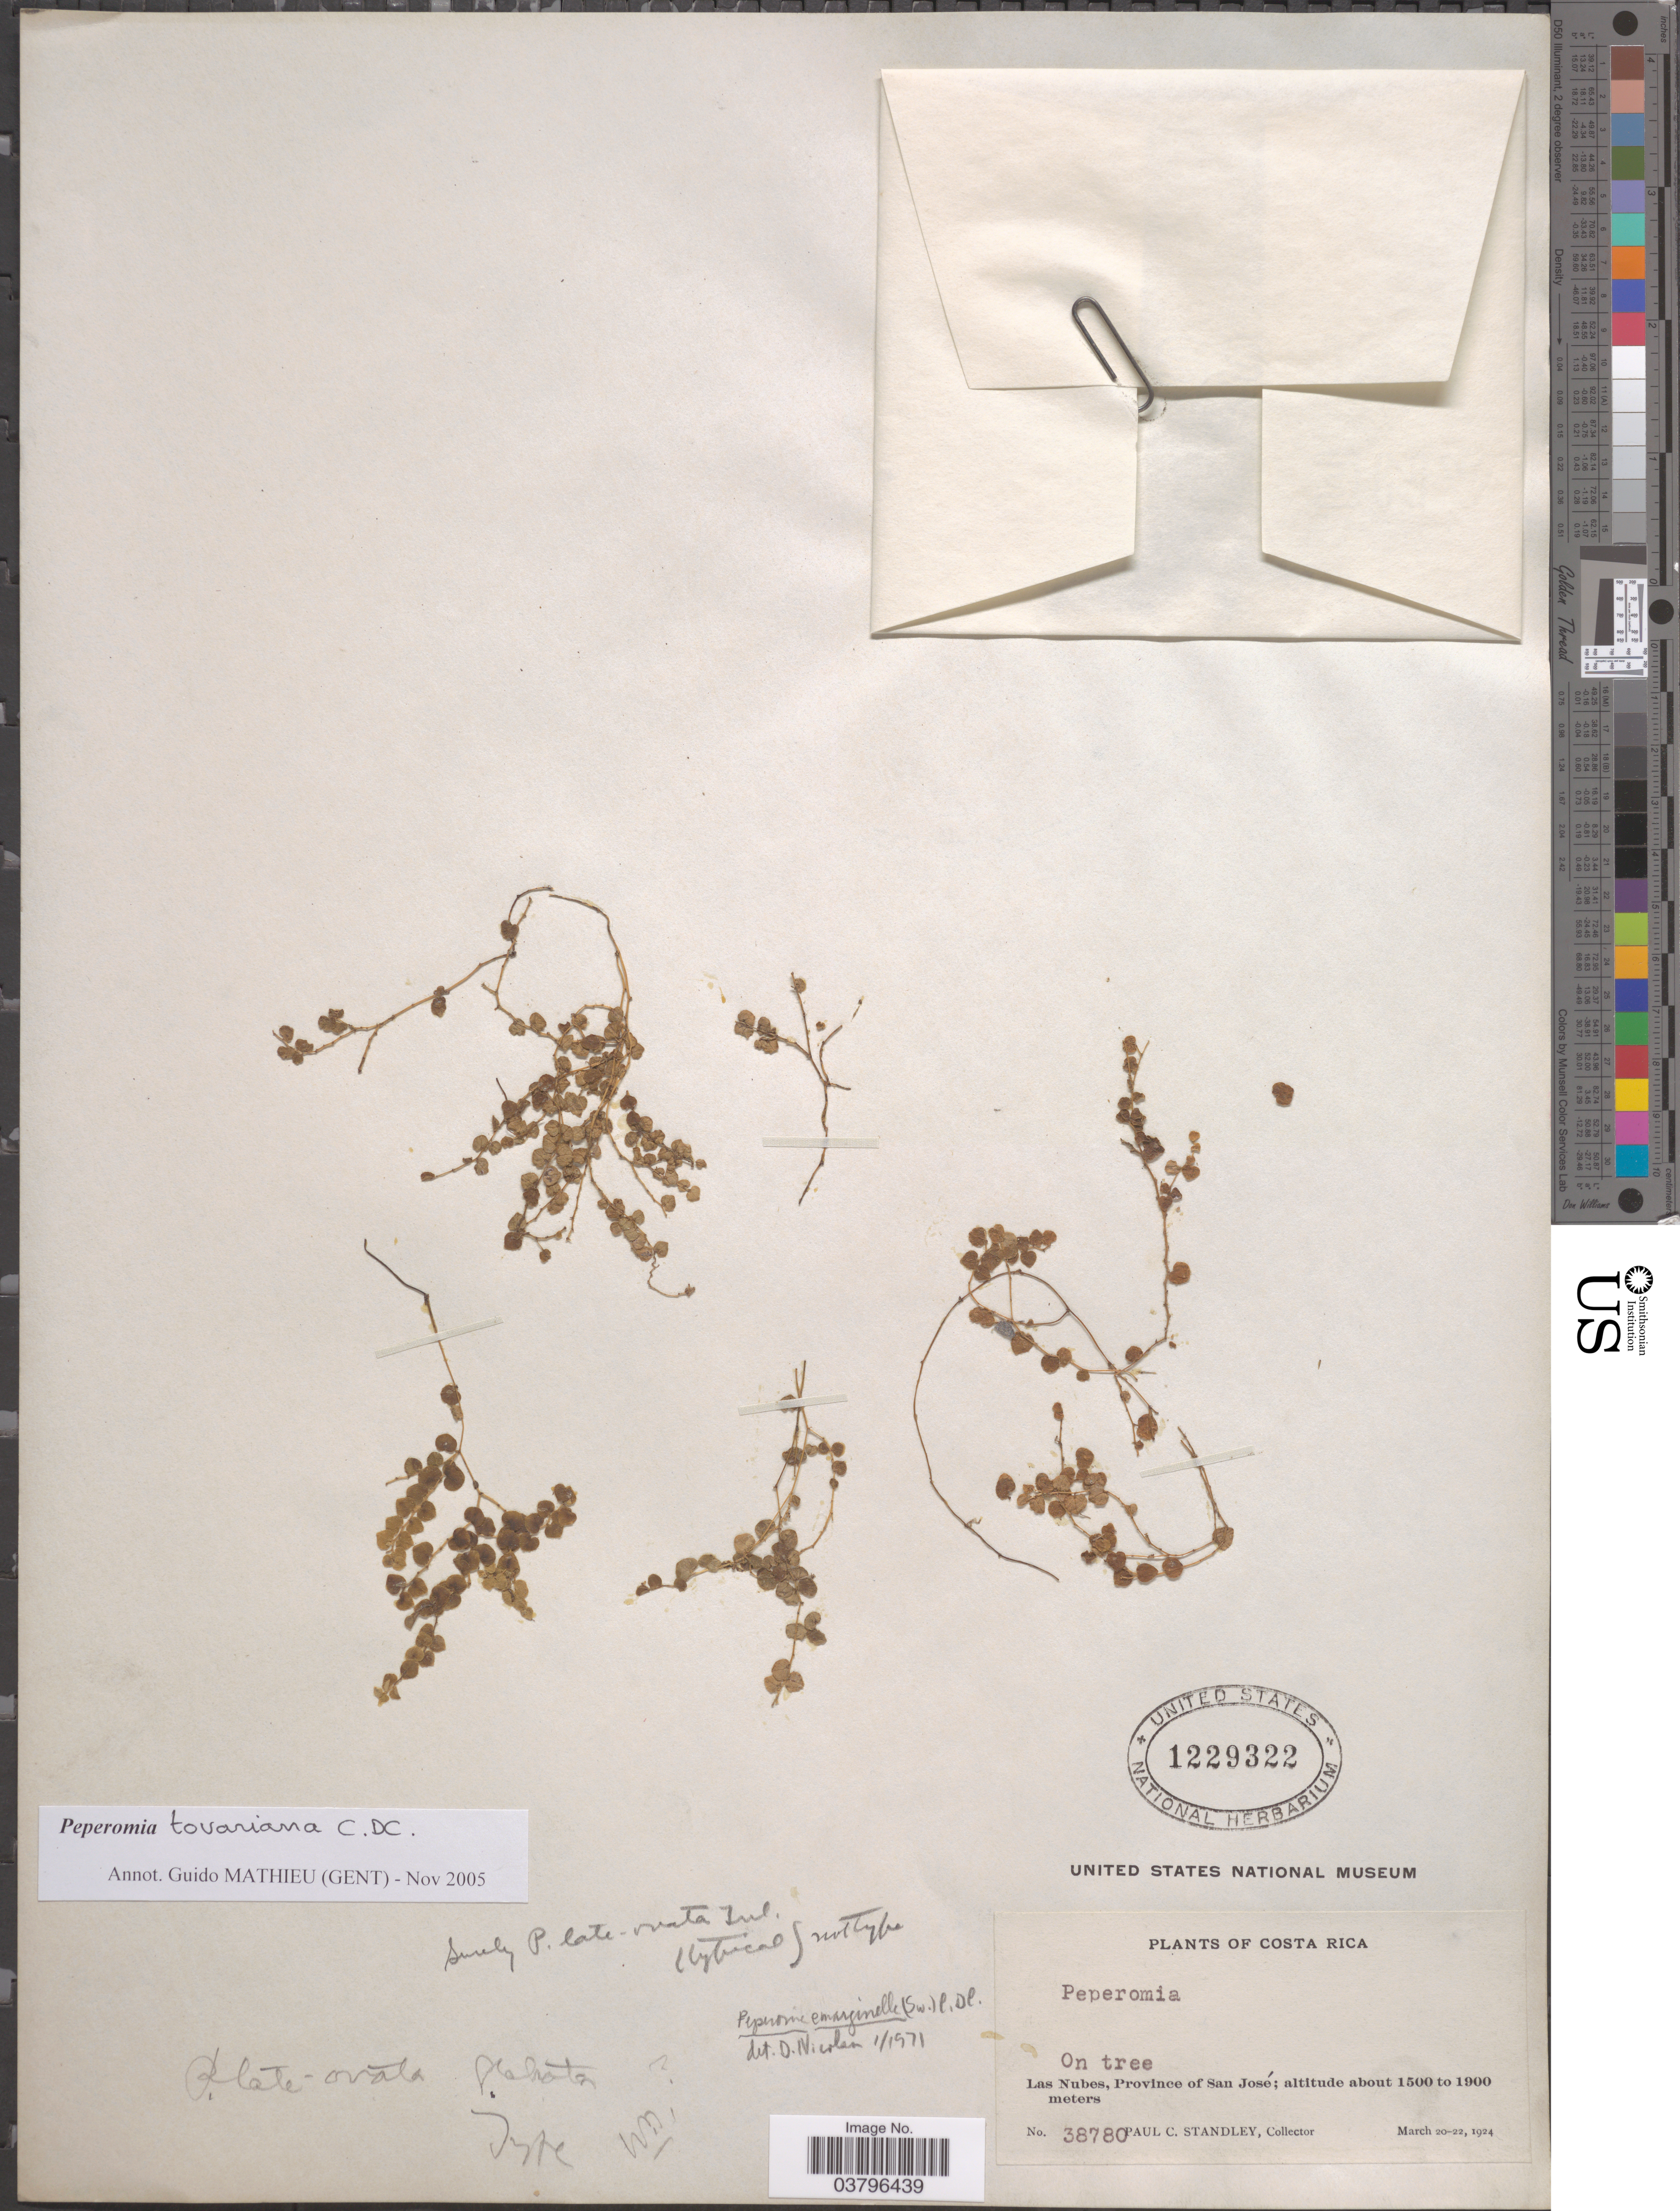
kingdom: Plantae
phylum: Tracheophyta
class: Magnoliopsida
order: Piperales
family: Piperaceae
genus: Peperomia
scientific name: Peperomia late-ovata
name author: Trel.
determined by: Jiménez, José Estaban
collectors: P. C. Standley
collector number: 38780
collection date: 1924-03-20/1924-03-22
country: Costa Rica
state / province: San José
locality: Las Nubes.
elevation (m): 1500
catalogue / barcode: US 1229322